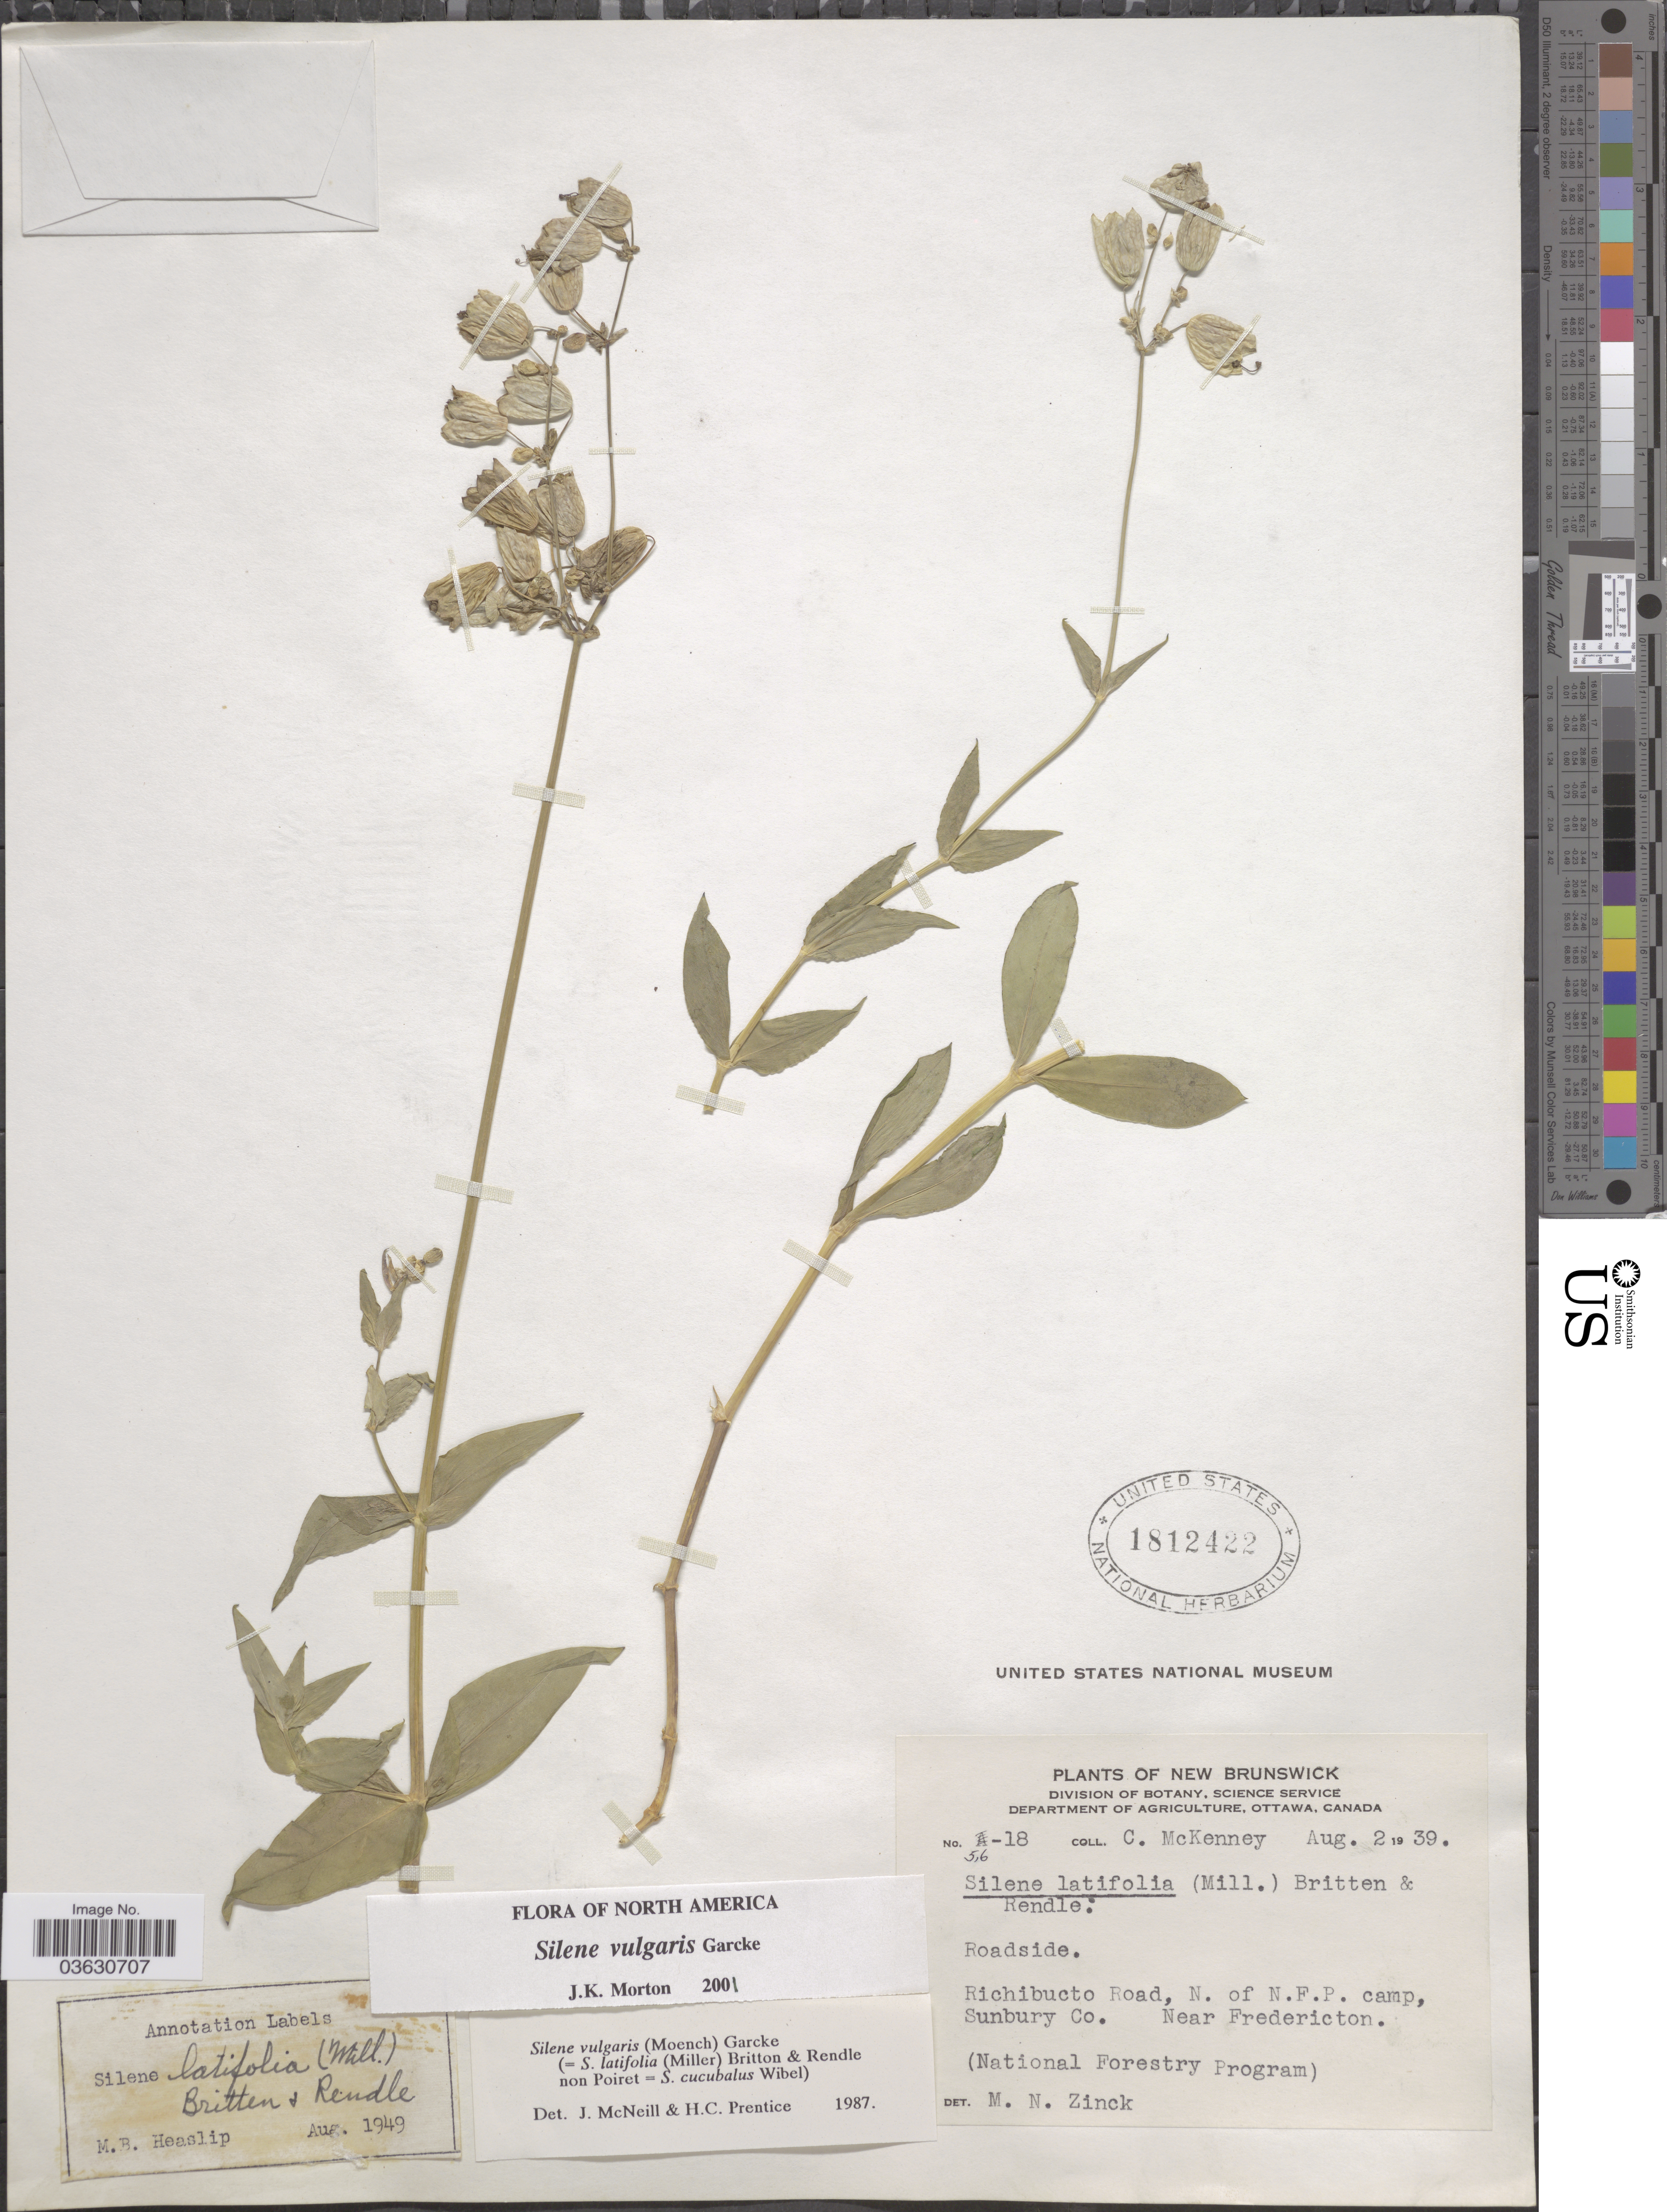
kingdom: Plantae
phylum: Tracheophyta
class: Magnoliopsida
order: Caryophyllales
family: Caryophyllaceae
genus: Silene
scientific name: Silene cucubalus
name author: L.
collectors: C. McKenney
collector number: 516-18*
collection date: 1939-08-02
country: Canada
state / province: New Brunswick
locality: Richibucto Road, N. of N.F.P. camp, Sunbury Co. Near Fredericton.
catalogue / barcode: US 1812422